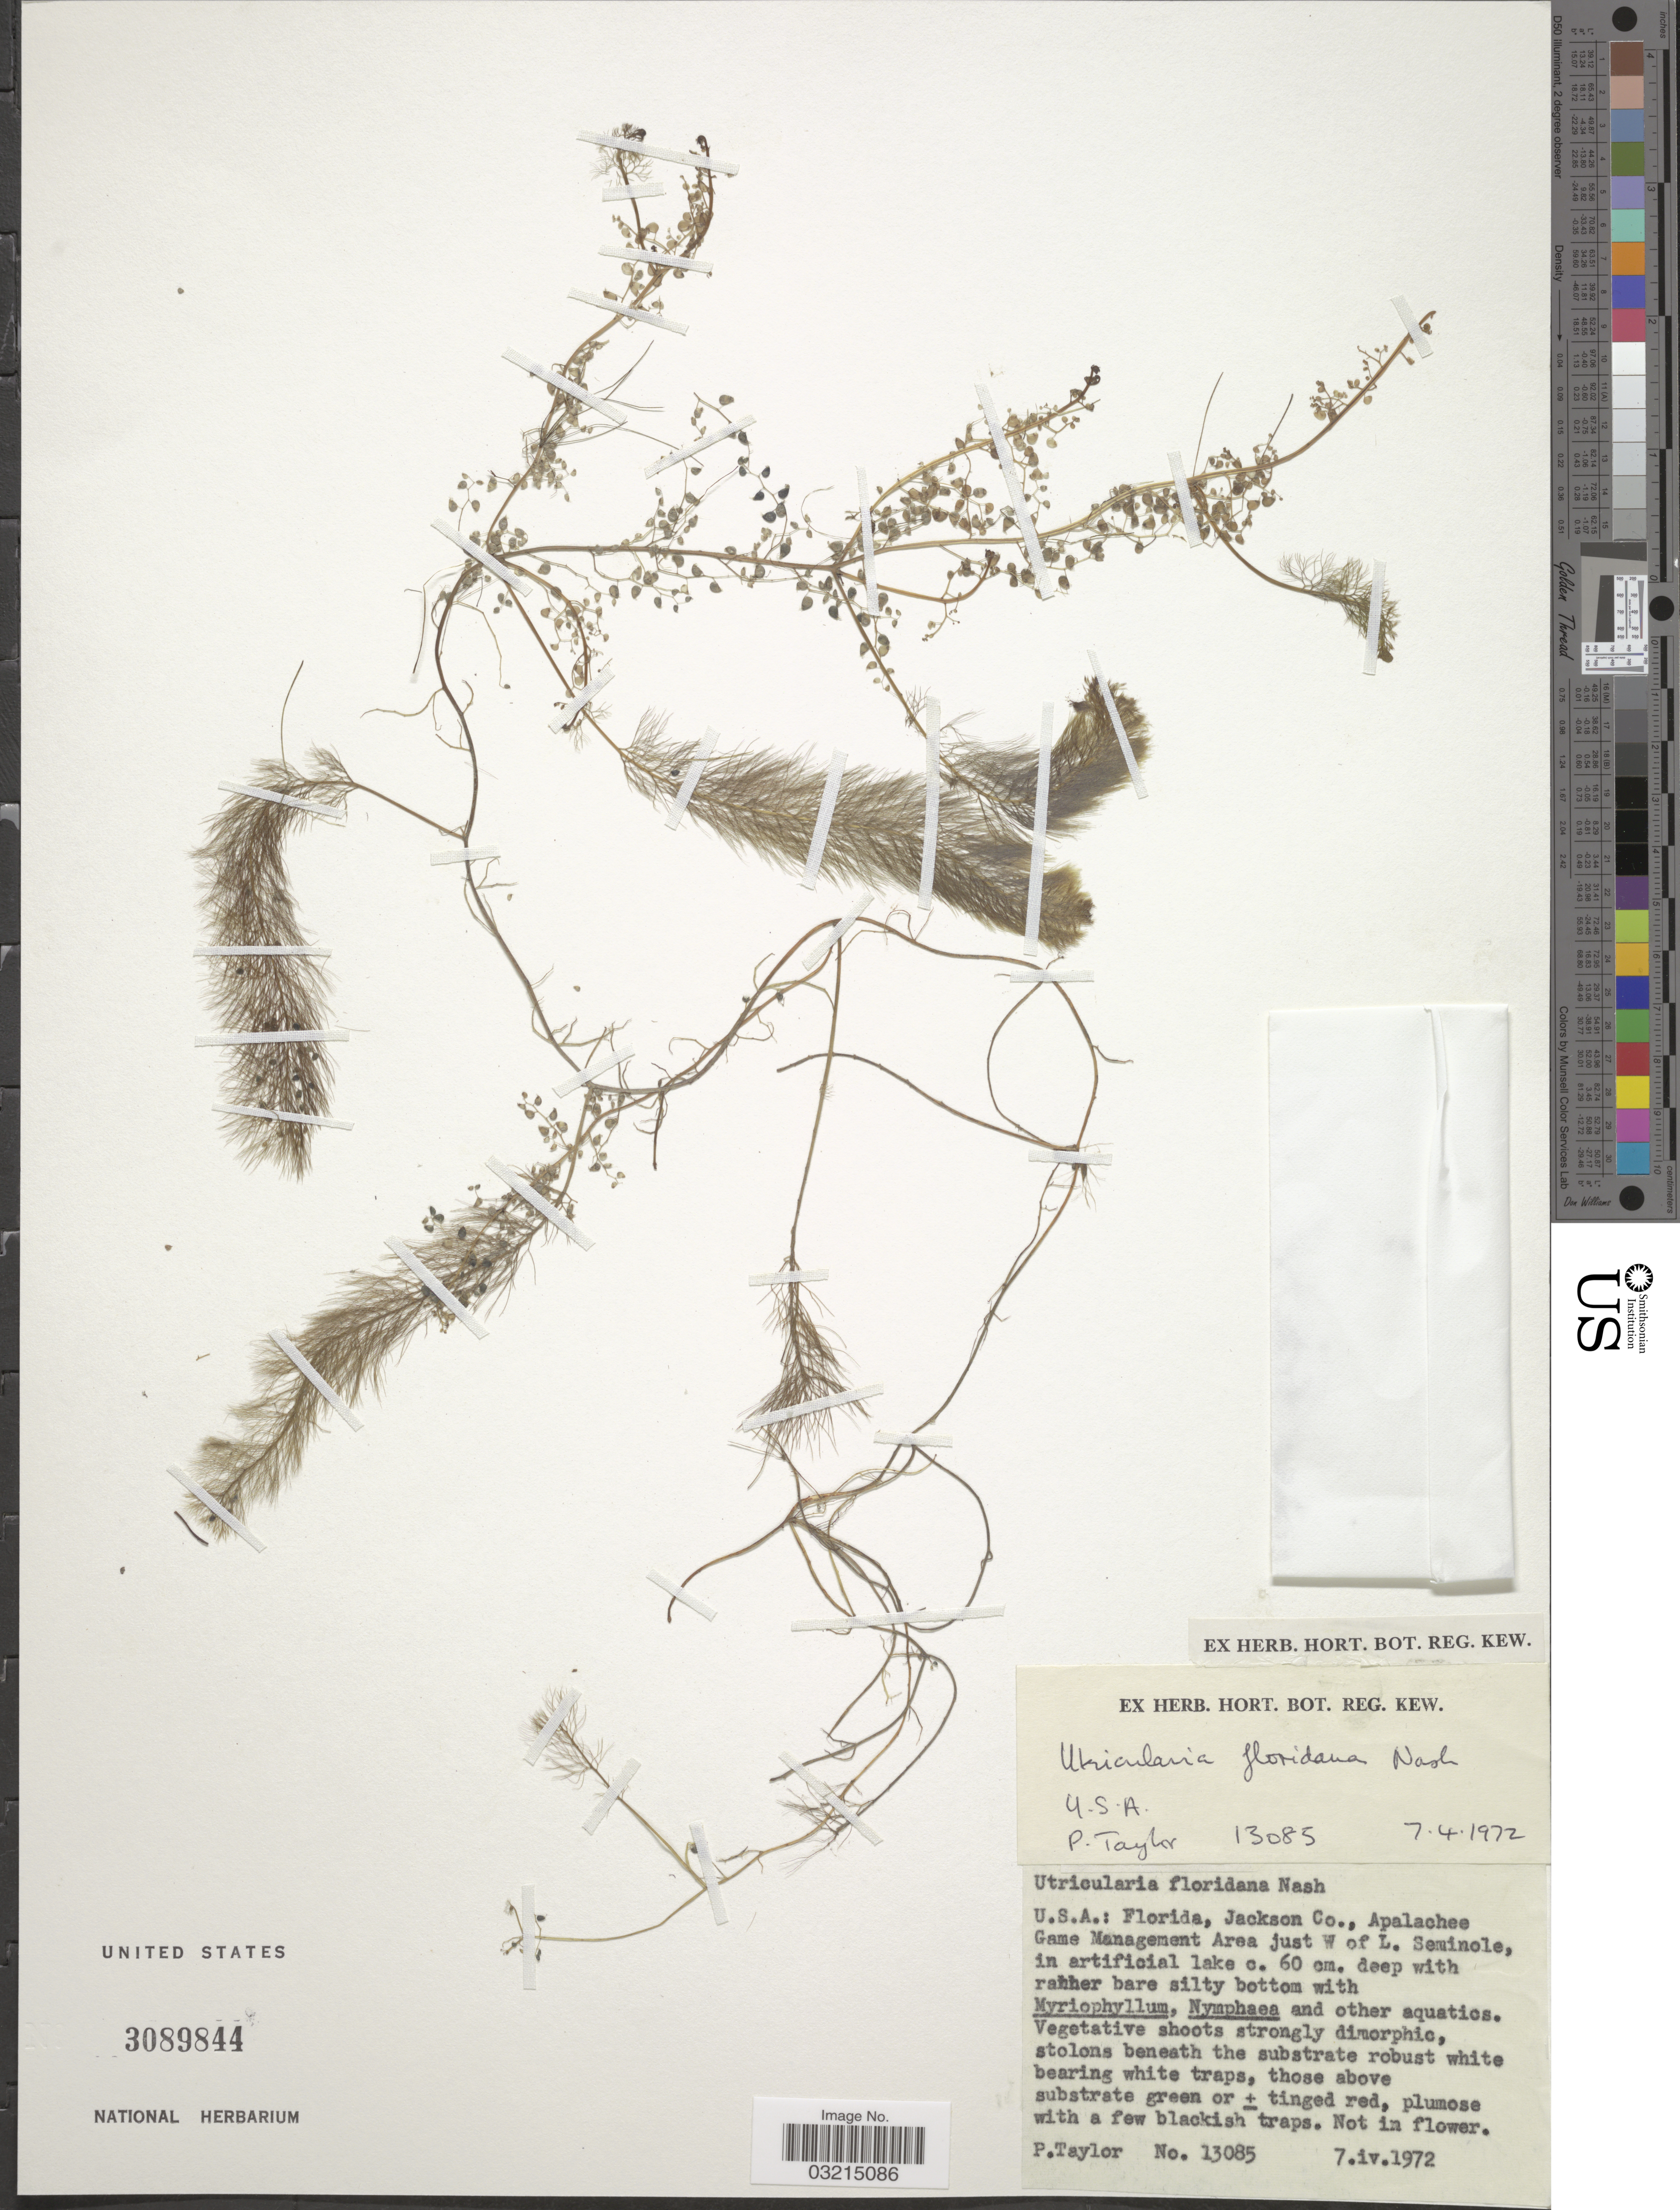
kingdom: Plantae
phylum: Tracheophyta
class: Magnoliopsida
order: Lamiales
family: Lentibulariaceae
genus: Utricularia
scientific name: Utricularia floridana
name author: Nash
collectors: P. Taylor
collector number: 13085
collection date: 1972-04-07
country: United States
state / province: Florida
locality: Jackson Co., Apalachee Game Management Area just W of L. Seminole, in artificial lake.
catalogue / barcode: US 3089844